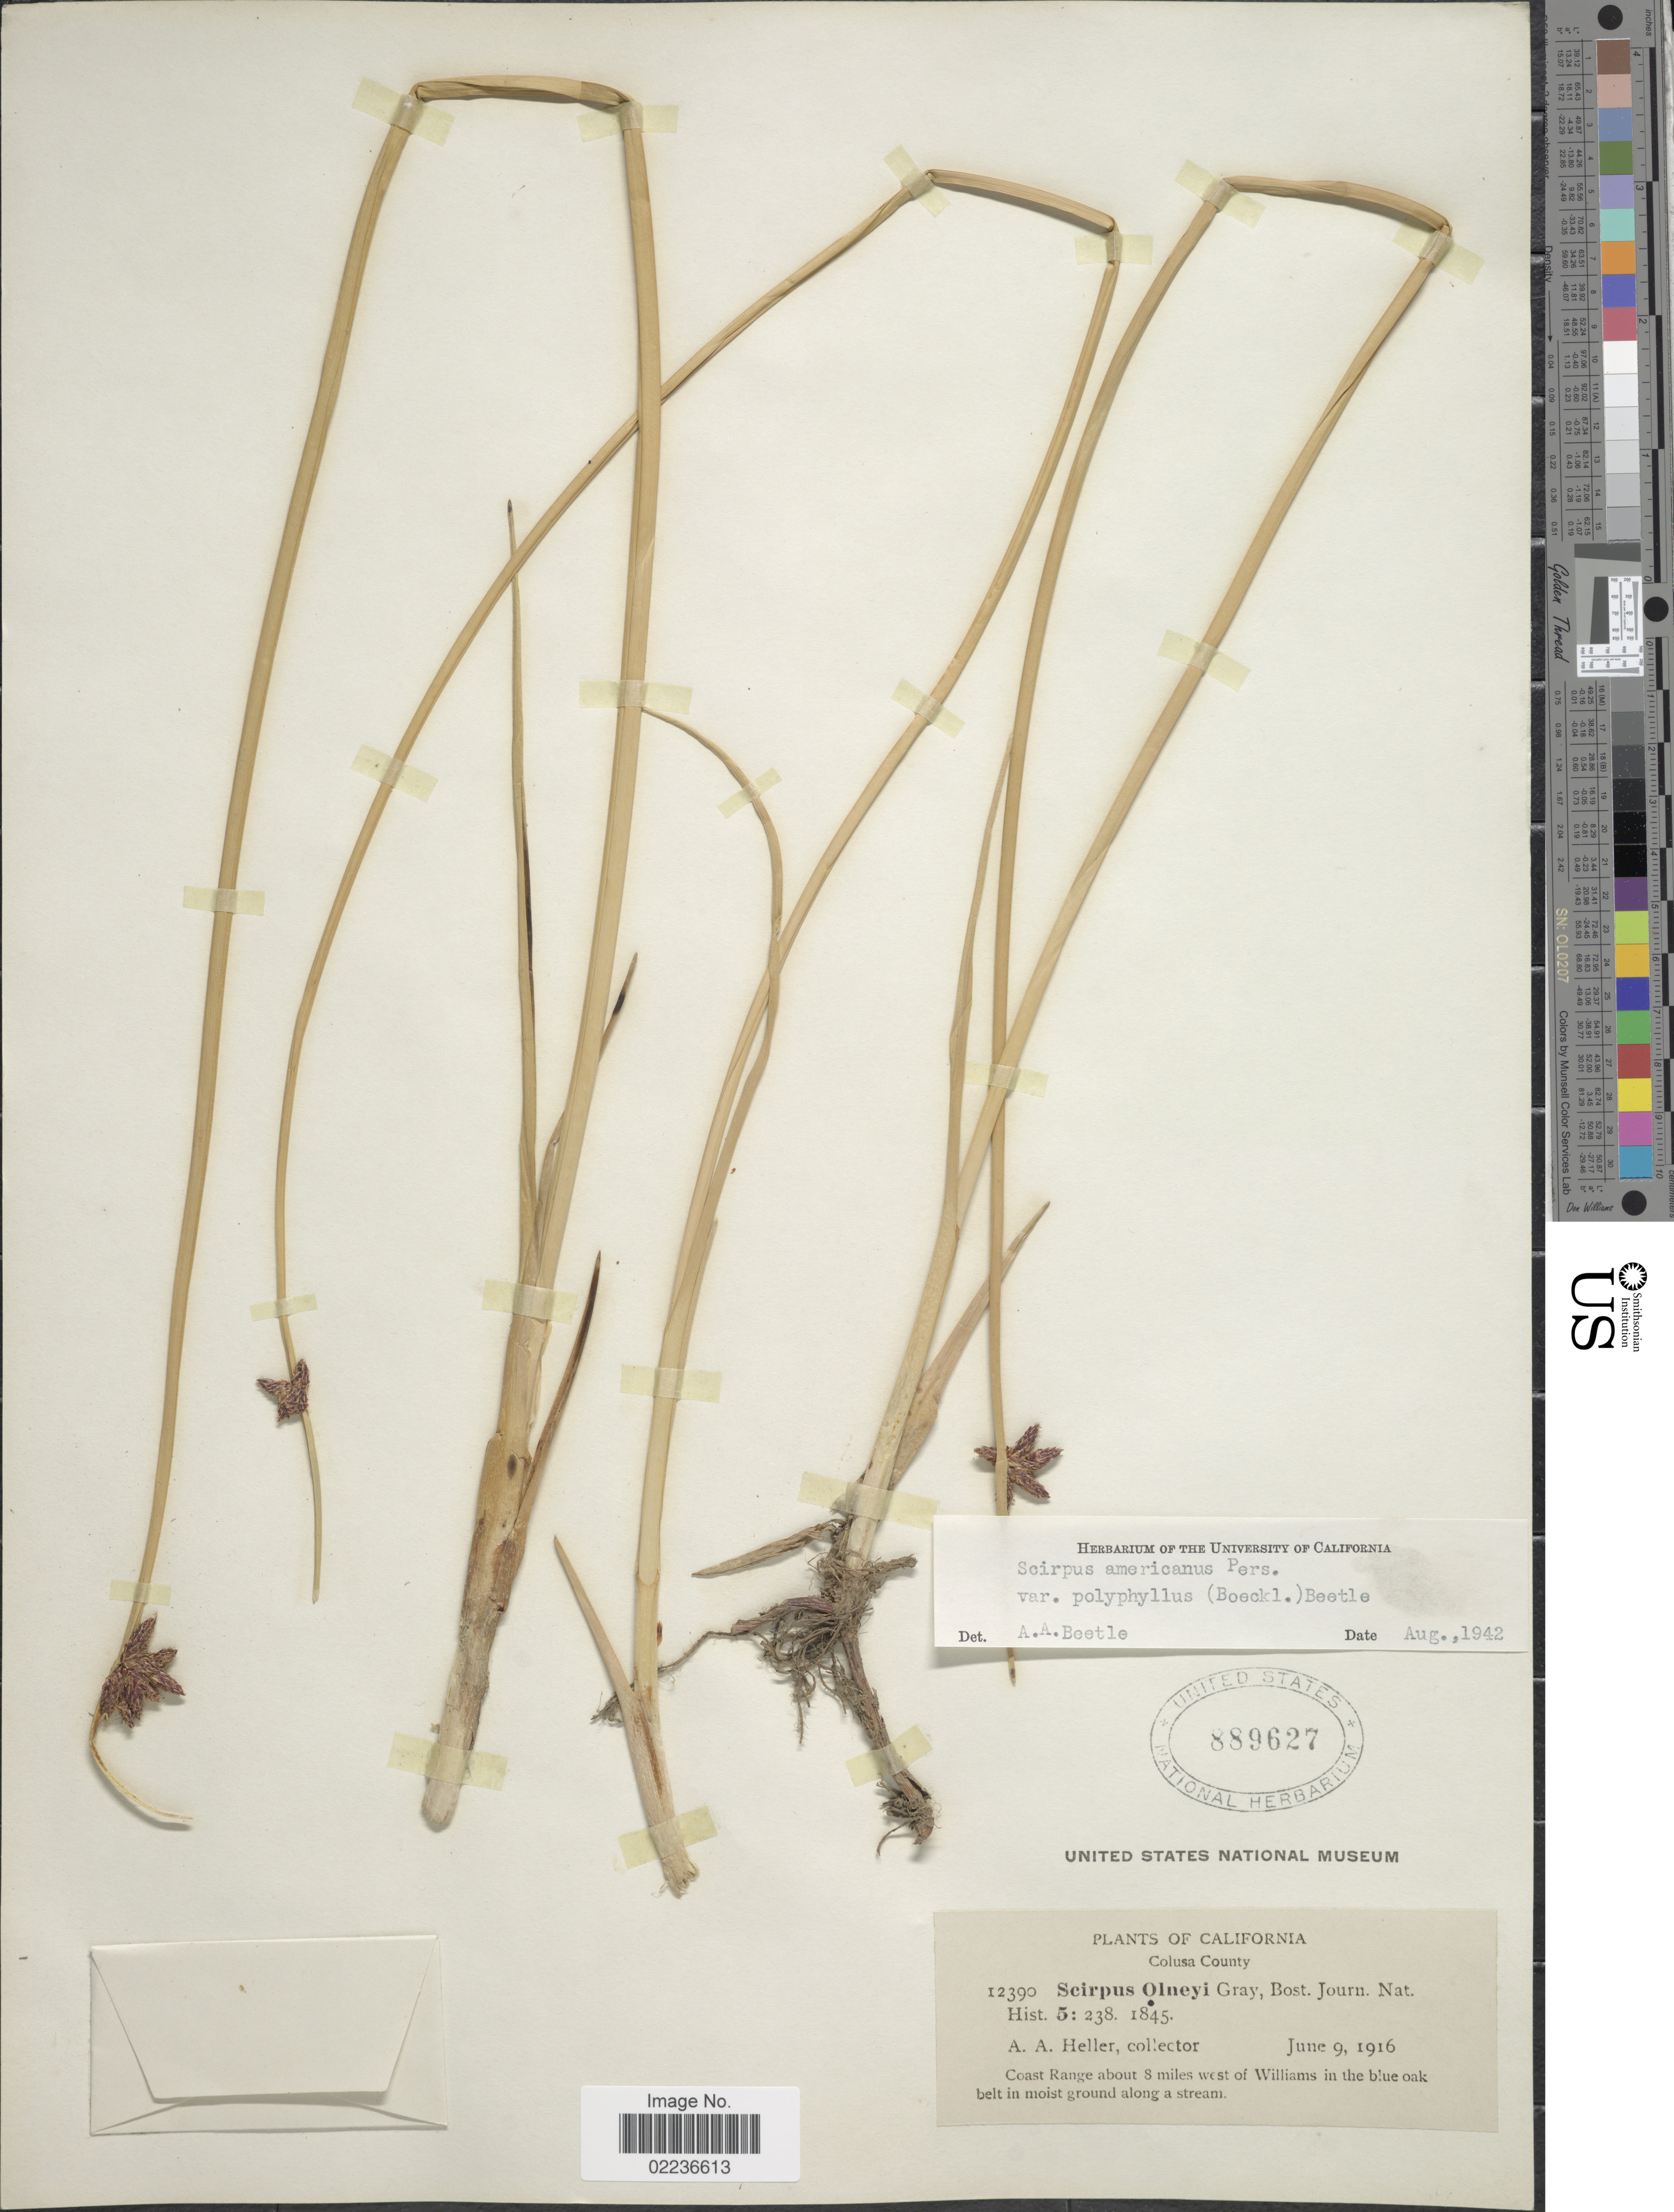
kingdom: Plantae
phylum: Tracheophyta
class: Liliopsida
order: Poales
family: Cyperaceae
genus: Schoenoplectus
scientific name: Schoenoplectus pungens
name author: (Vahl) Palla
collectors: A. A. Heller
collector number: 12390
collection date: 1916-06-09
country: United States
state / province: California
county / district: Colusa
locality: Colusa County, Coast Range about 8 miles west of Williams in the blue oak belt in moist ground along a stream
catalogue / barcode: US 889627